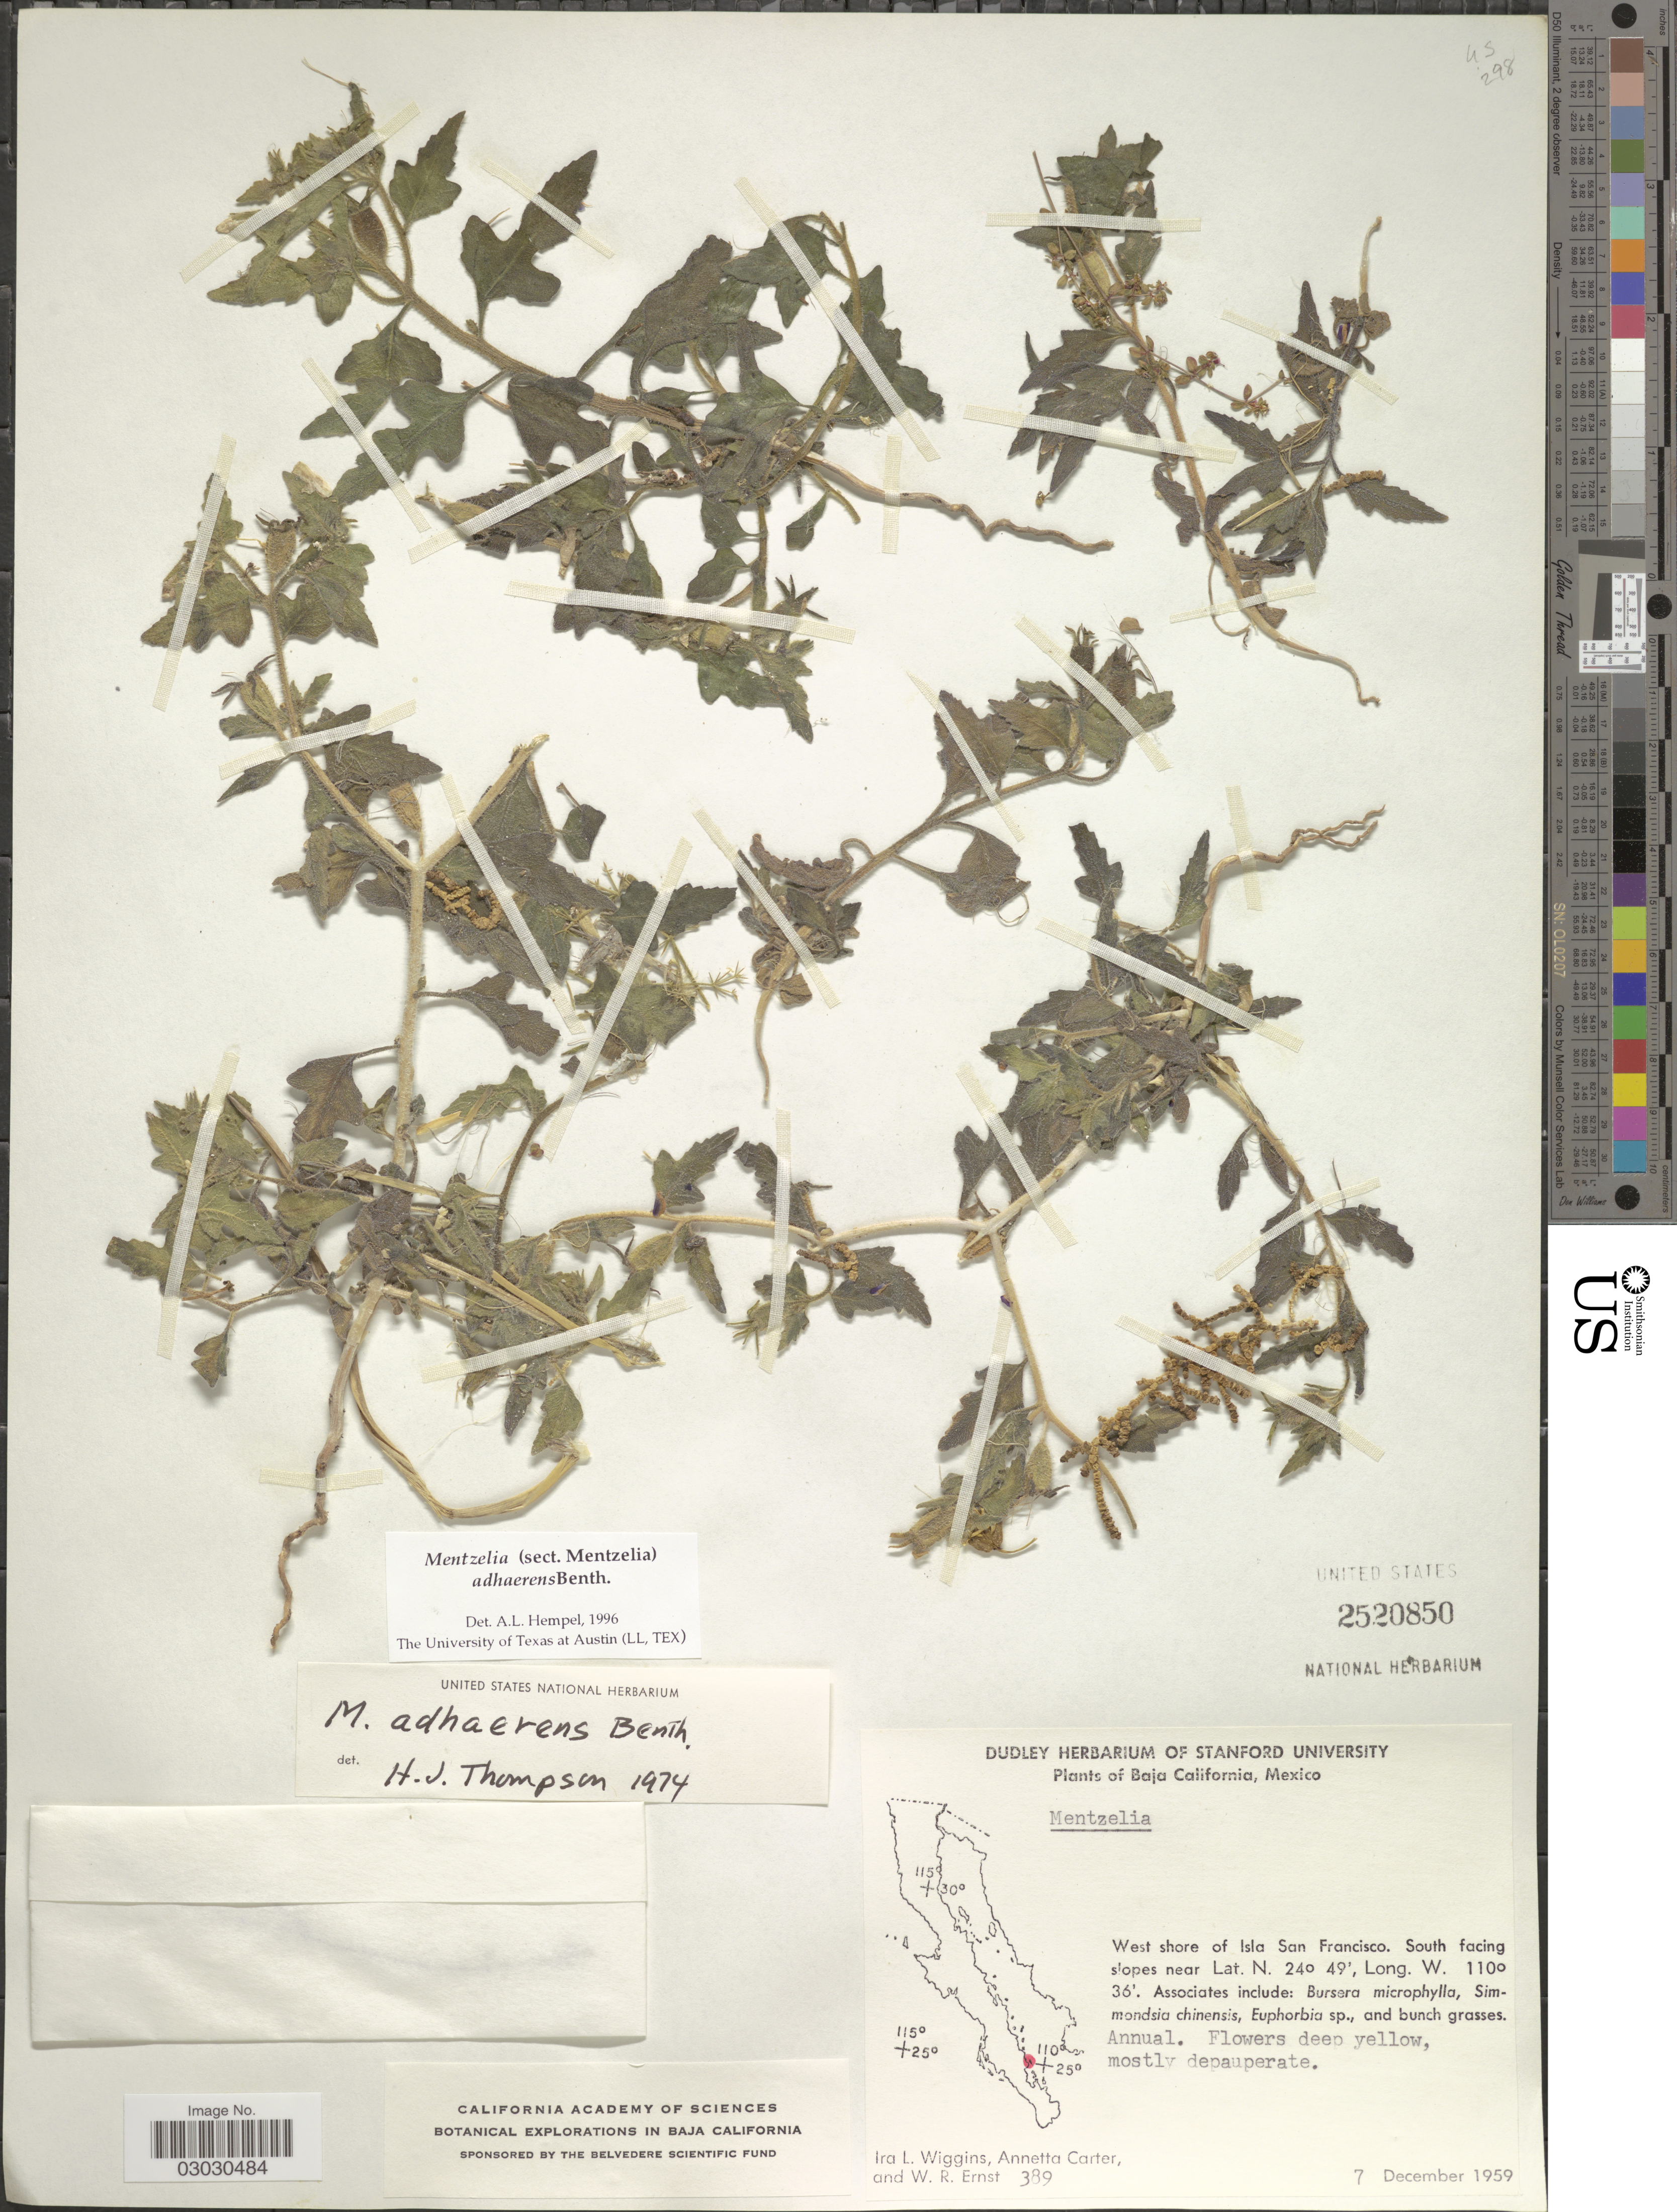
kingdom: Plantae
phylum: Tracheophyta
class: Magnoliopsida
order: Cornales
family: Loasaceae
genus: Mentzelia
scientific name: Mentzelia adhaerens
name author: Benth.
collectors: I. L. Wiggins, A. Carter & W. R. Ernst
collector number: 389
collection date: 1959-12-07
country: Mexico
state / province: Baja California Sur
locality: West shore of Isla San Francisco. South facing slopes.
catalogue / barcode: US 2520850